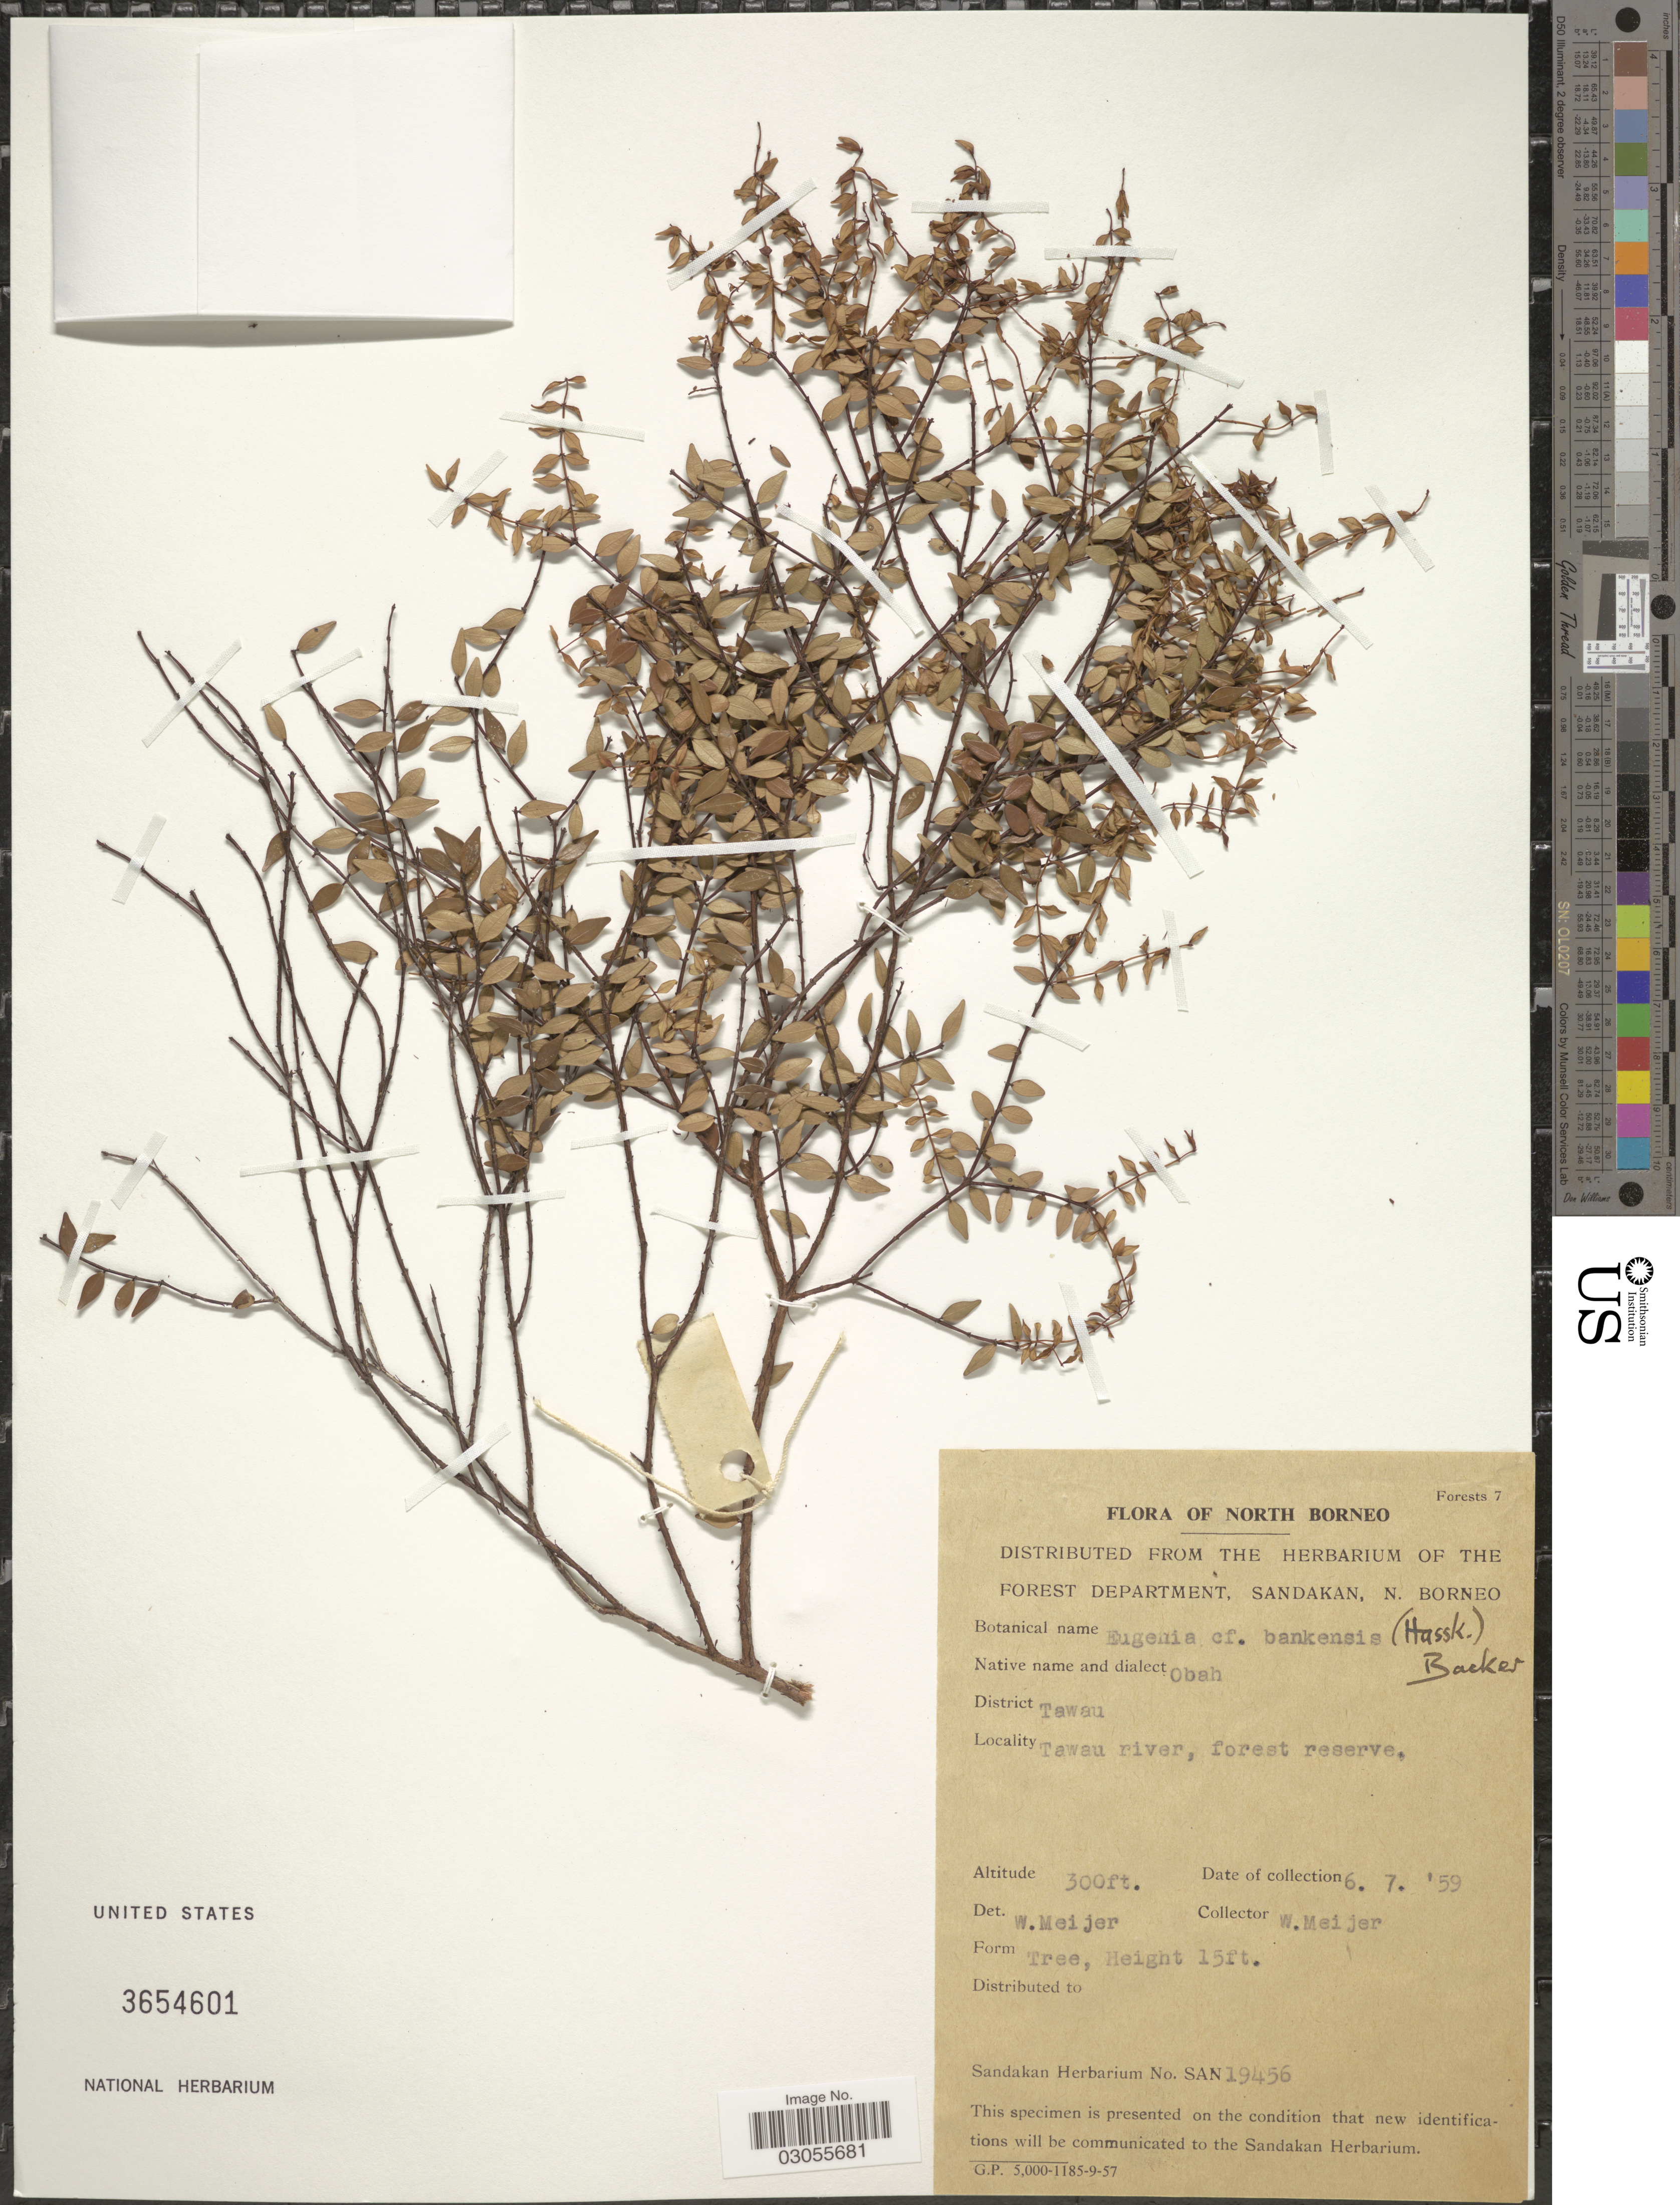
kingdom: Plantae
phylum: Tracheophyta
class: Magnoliopsida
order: Myrtales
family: Myrtaceae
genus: Syzygium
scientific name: Syzygium bankense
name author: (Hassk.) Merr. & L.M. Perry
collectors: W. Meijer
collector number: SAN 19456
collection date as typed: Transcribed d/m/y: 6/7/59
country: Malaysia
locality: North Borneo. District Tawau. Tawau river, forest reserve.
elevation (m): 91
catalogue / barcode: US 3654601